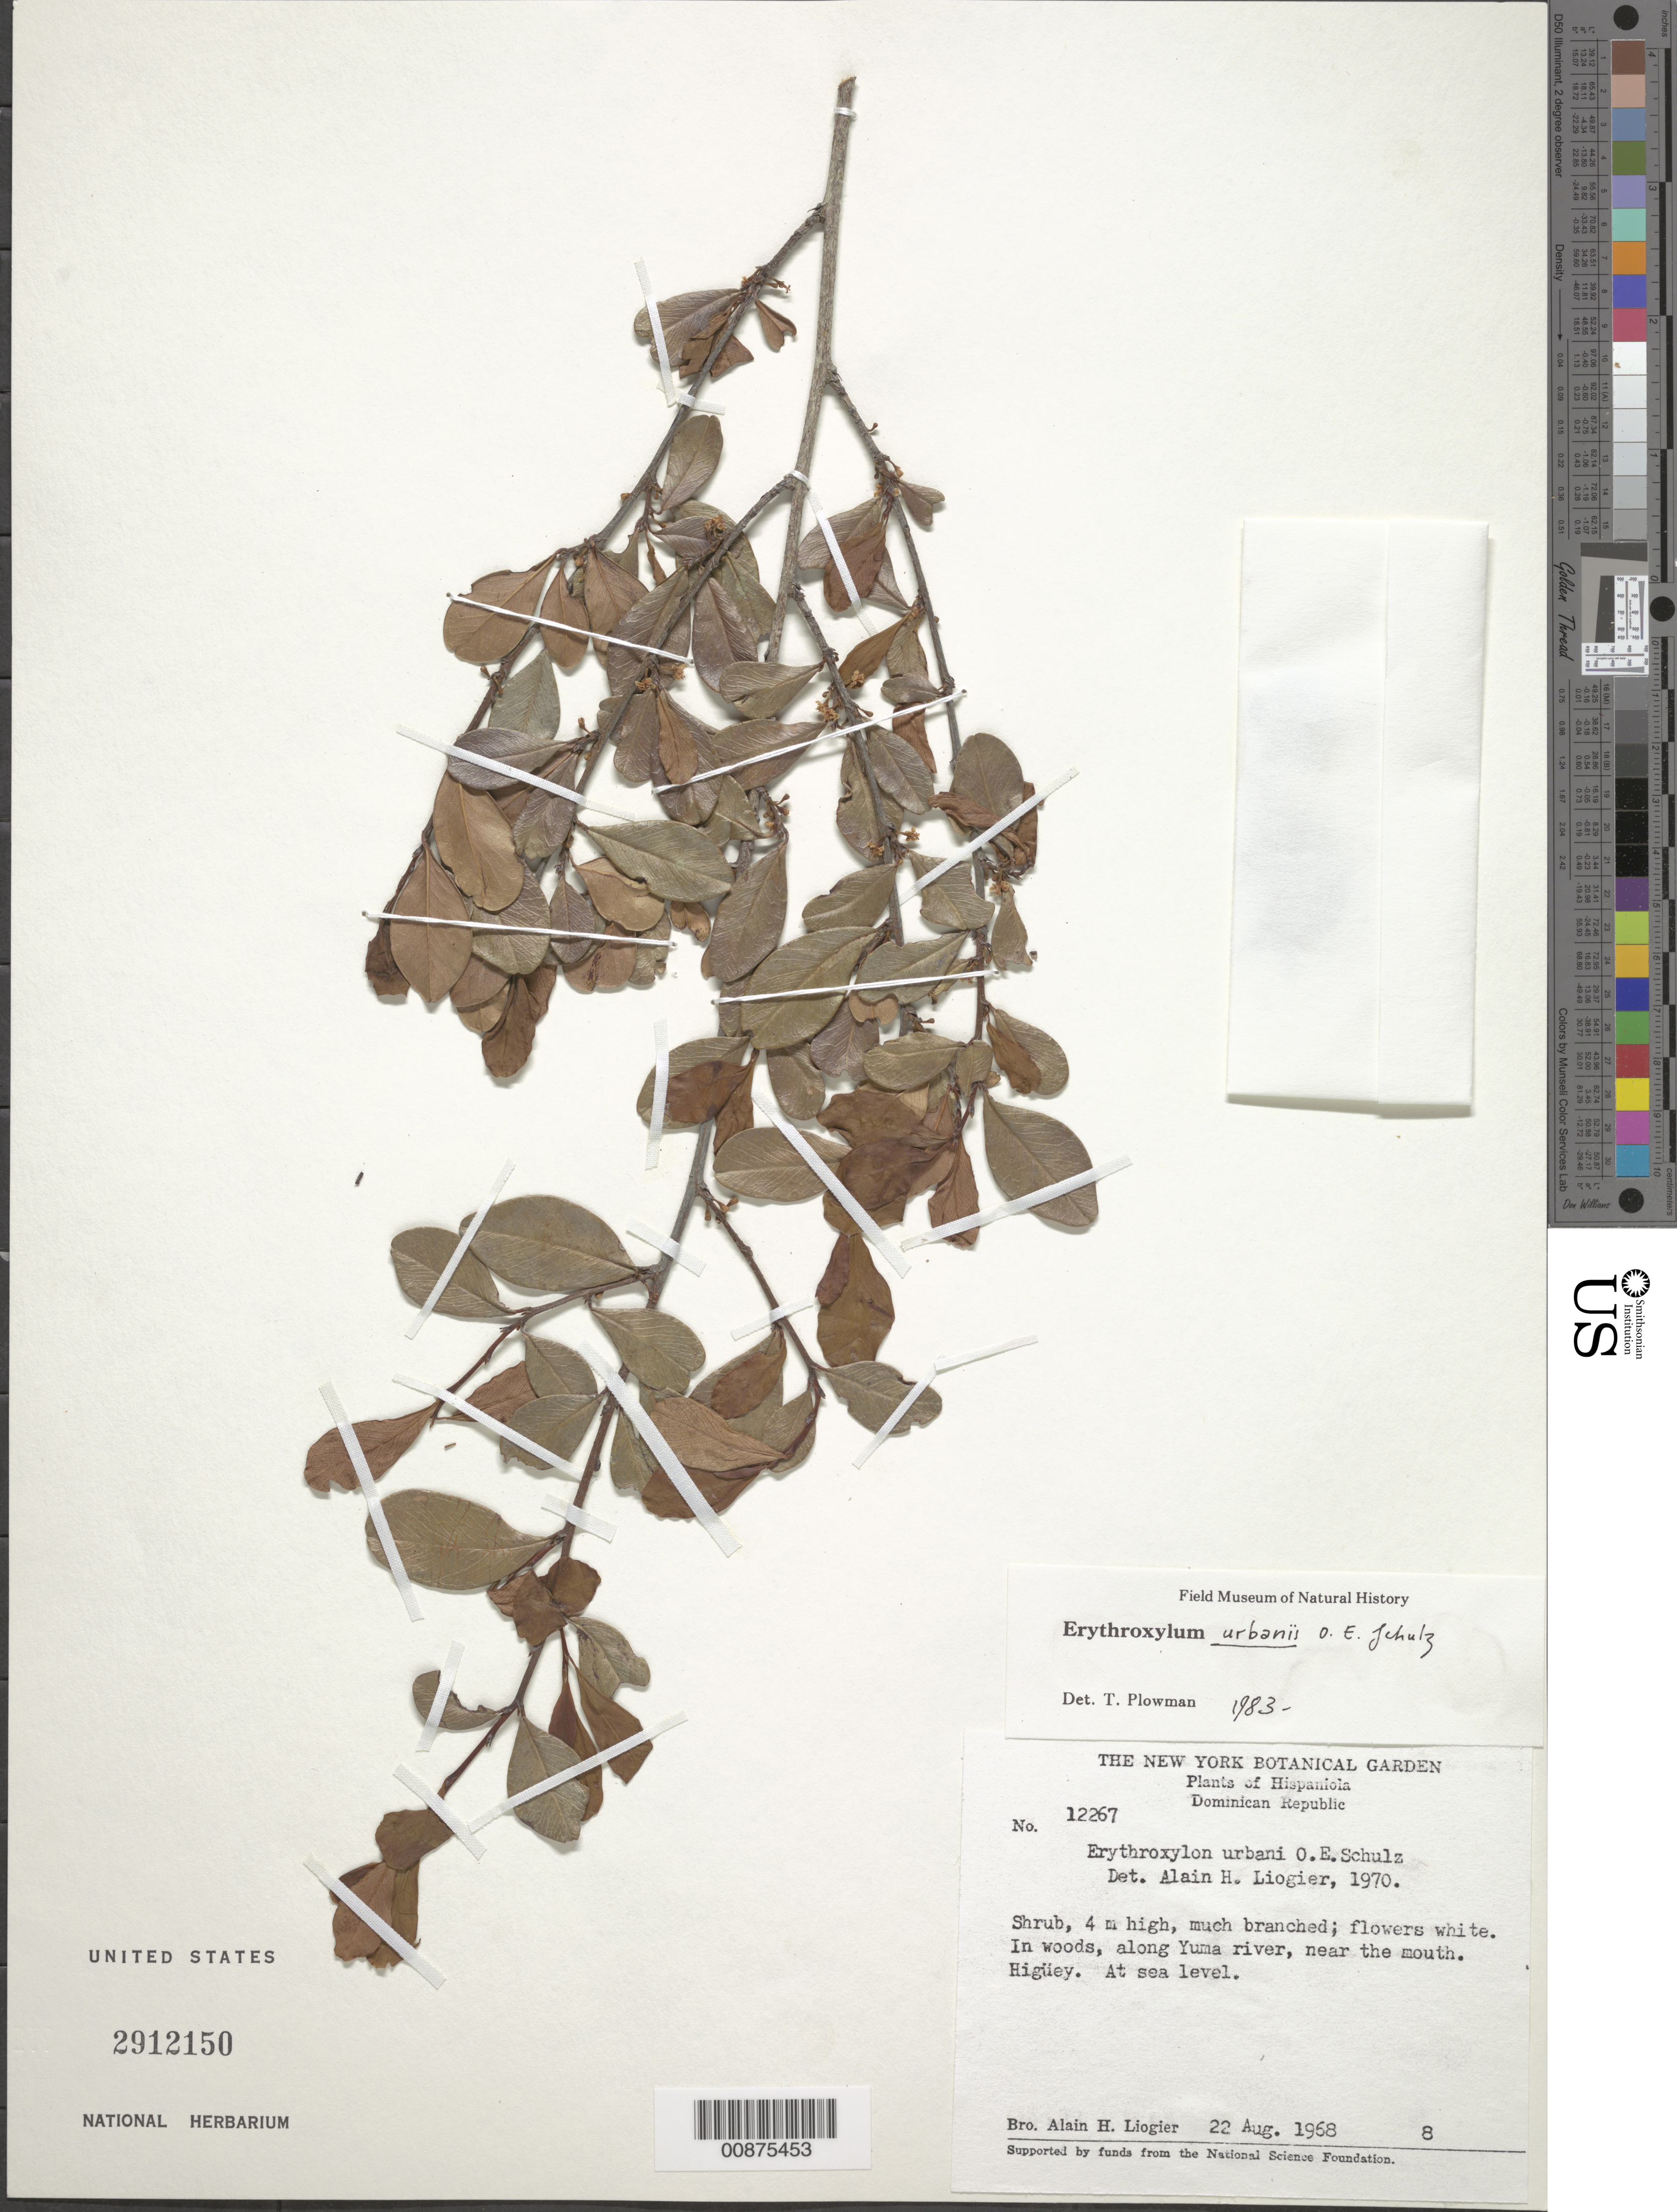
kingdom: Plantae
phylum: Tracheophyta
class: Magnoliopsida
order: Malpighiales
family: Erythroxylaceae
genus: Erythroxylum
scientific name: Erythroxylum urbanii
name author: O.E. Schulz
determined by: Plowman, Timothy C.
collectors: A. H. Liogier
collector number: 12267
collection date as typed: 22 Aug 1968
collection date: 1968-08-22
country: Dominican Republic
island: Hispaniola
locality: Along Yuma river, near the mouth. Higüey.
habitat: In woods, along river.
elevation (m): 0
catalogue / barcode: US 2912150